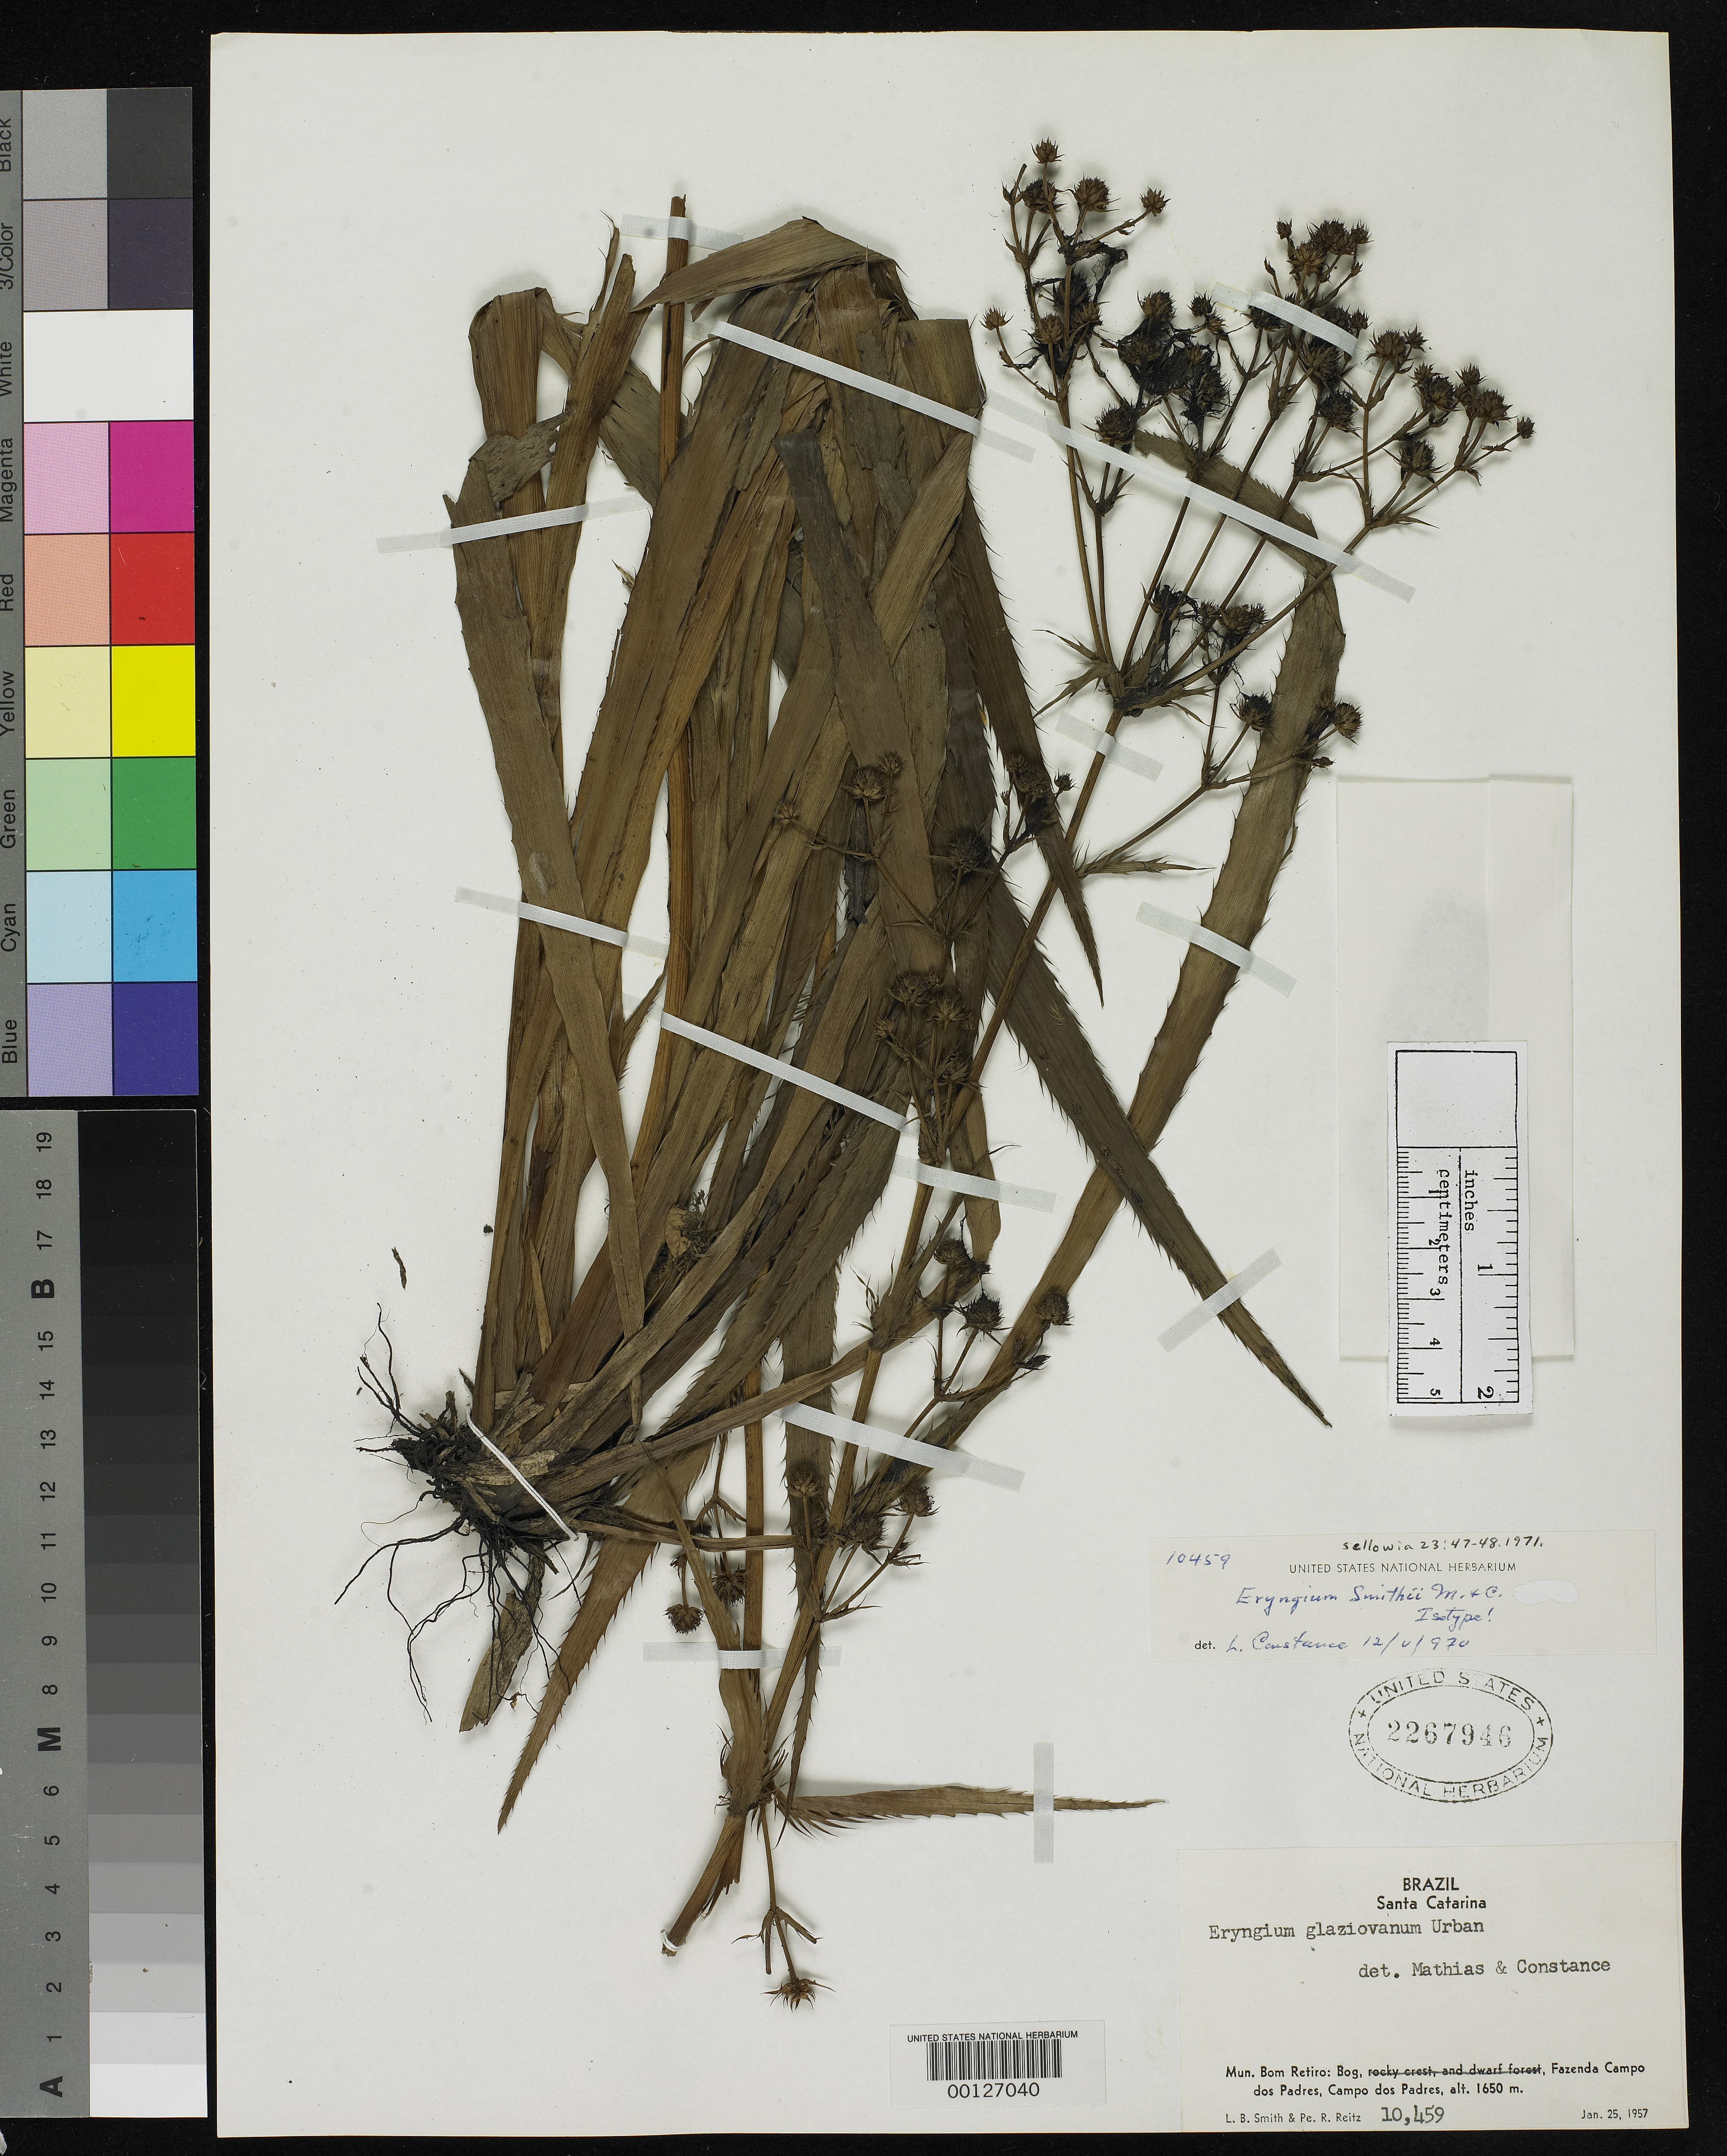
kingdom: Plantae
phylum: Tracheophyta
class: Magnoliopsida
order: Apiales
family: Apiaceae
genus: Eryngium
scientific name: Eryngium smithii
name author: Mathias & Constance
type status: Isotype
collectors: L. Smith & R. Reitz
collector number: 10459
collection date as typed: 25 Jan 1957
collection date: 1957-01-25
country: Brazil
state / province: Santa Catarina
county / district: Bom Retiro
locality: Fazenda Campo dos Padres.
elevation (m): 1650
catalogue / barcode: US 2267946